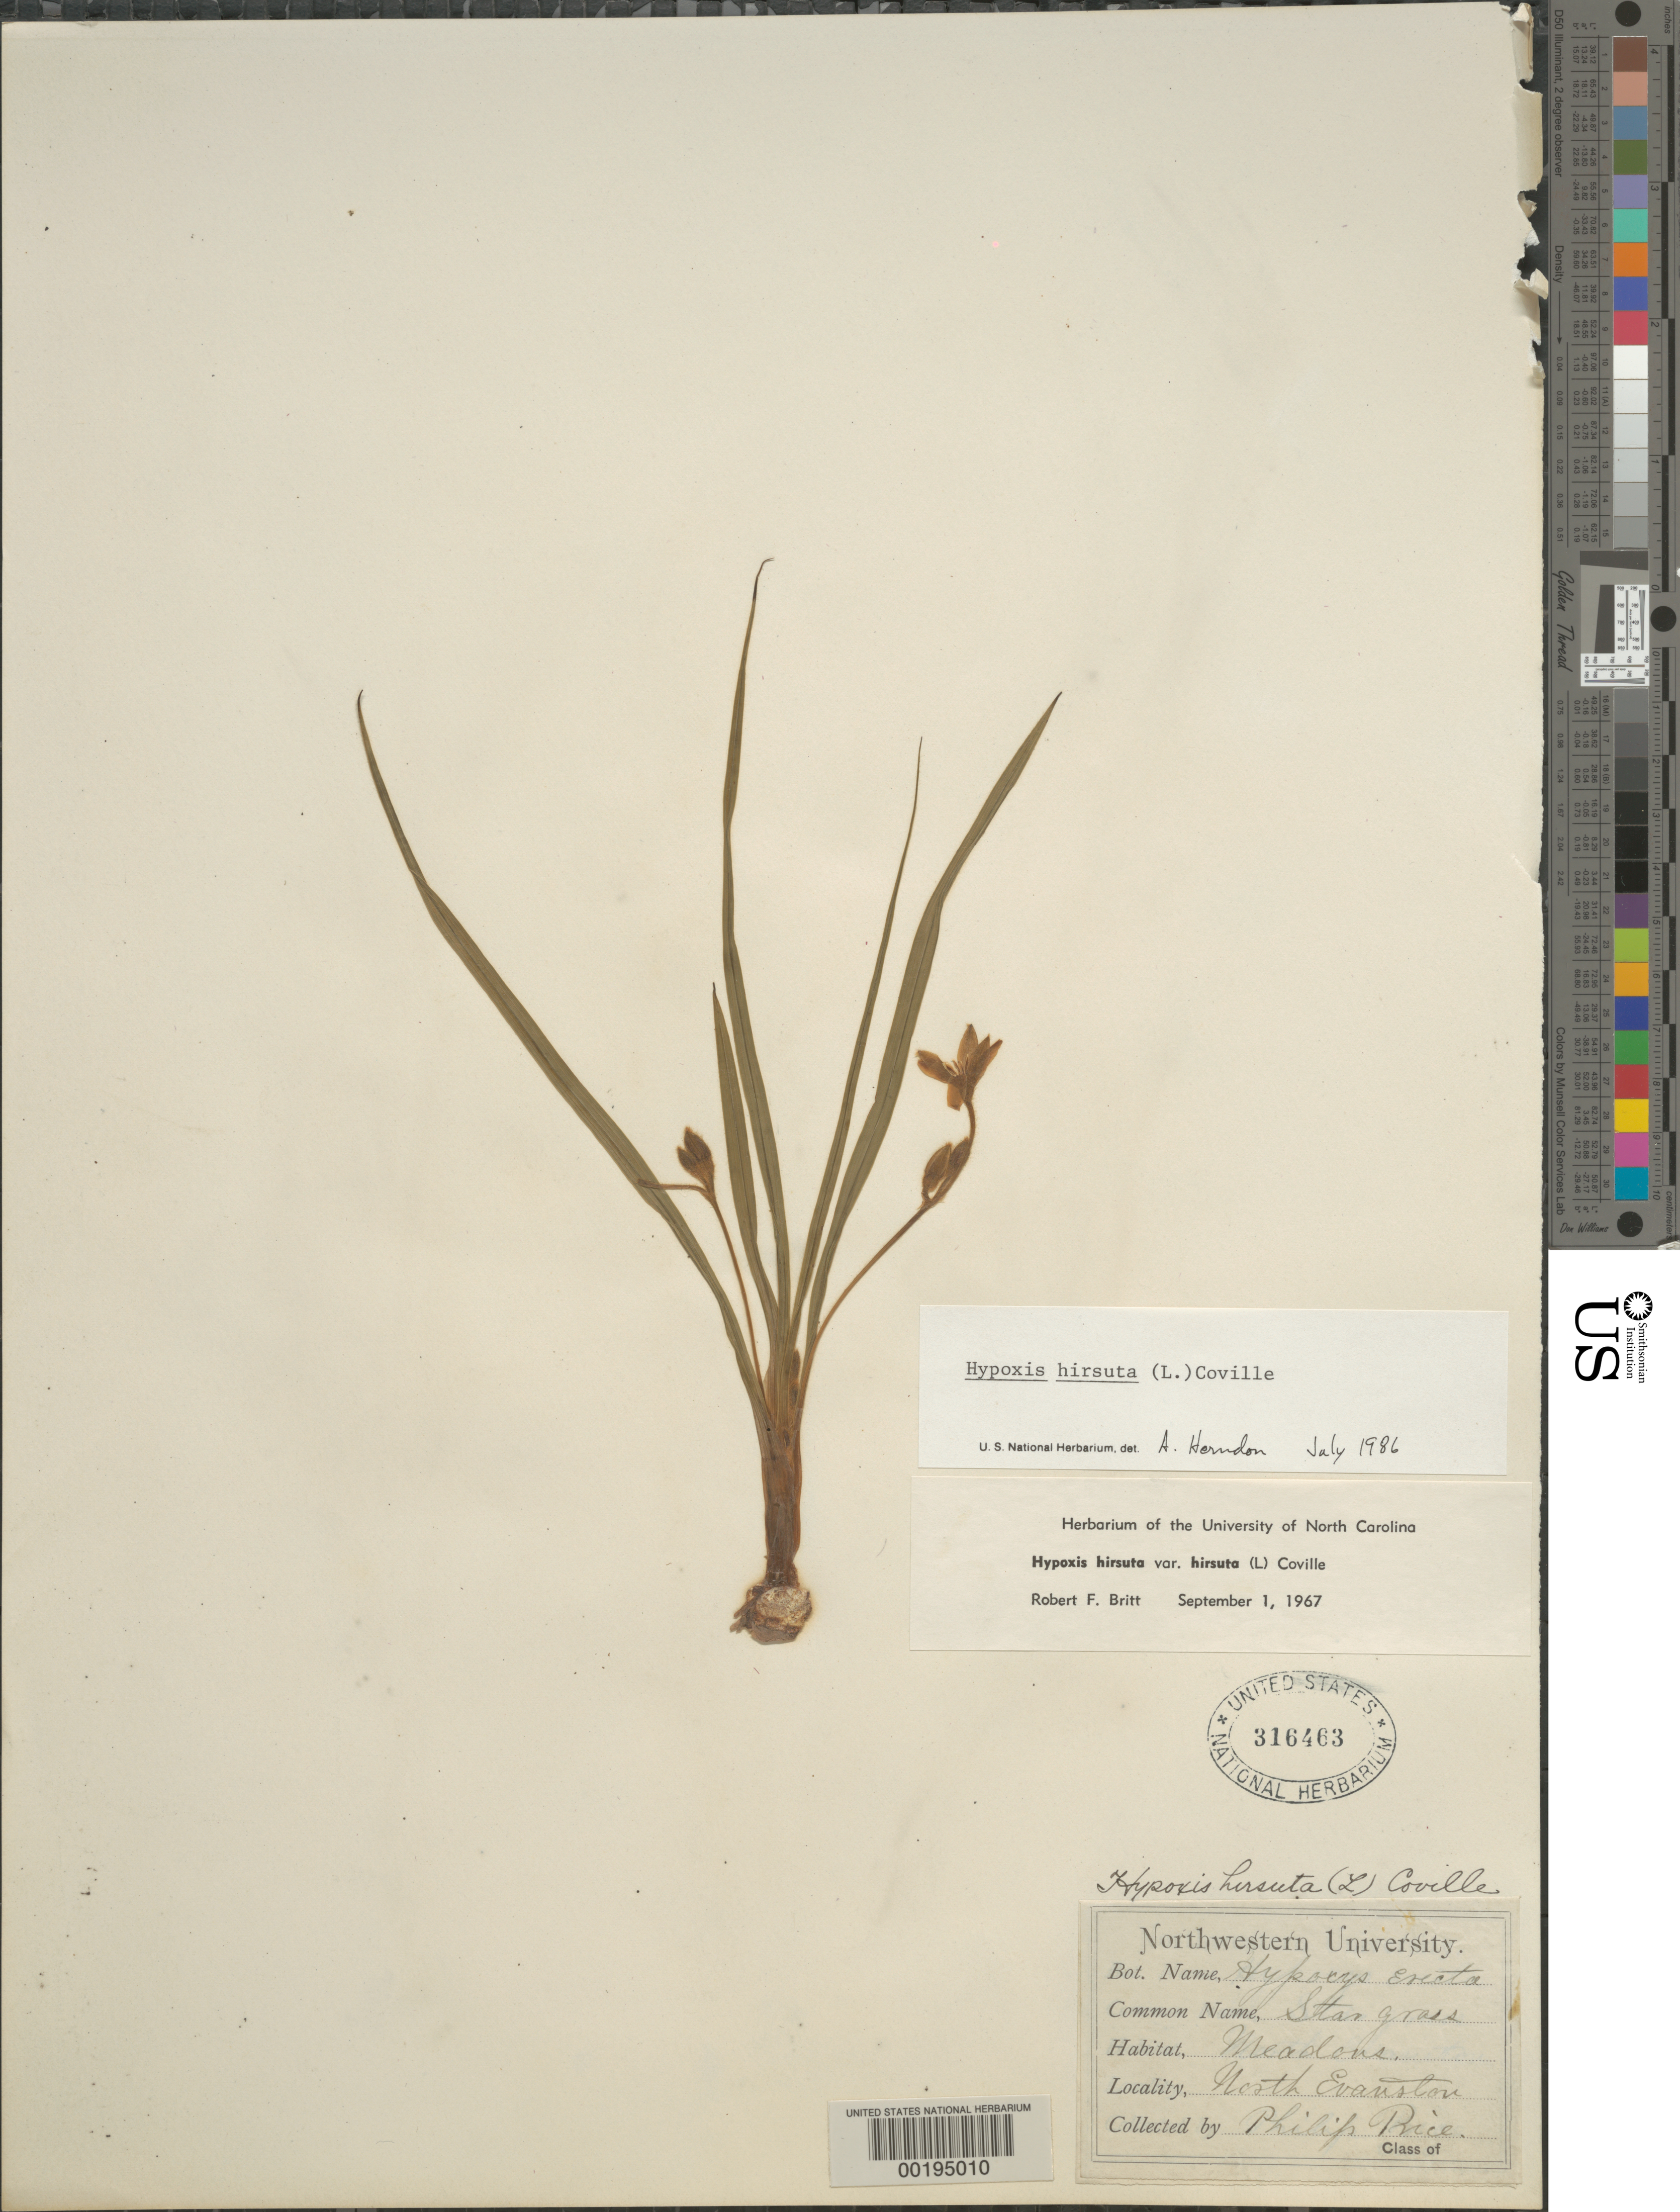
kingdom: Plantae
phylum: Tracheophyta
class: Liliopsida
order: Asparagales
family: Hypoxidaceae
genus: Hypoxis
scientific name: Hypoxis hirsuta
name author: (L.) Coville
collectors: P. Price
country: United States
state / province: Illinois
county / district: Cook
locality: North evanston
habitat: Meadows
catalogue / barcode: US 316463